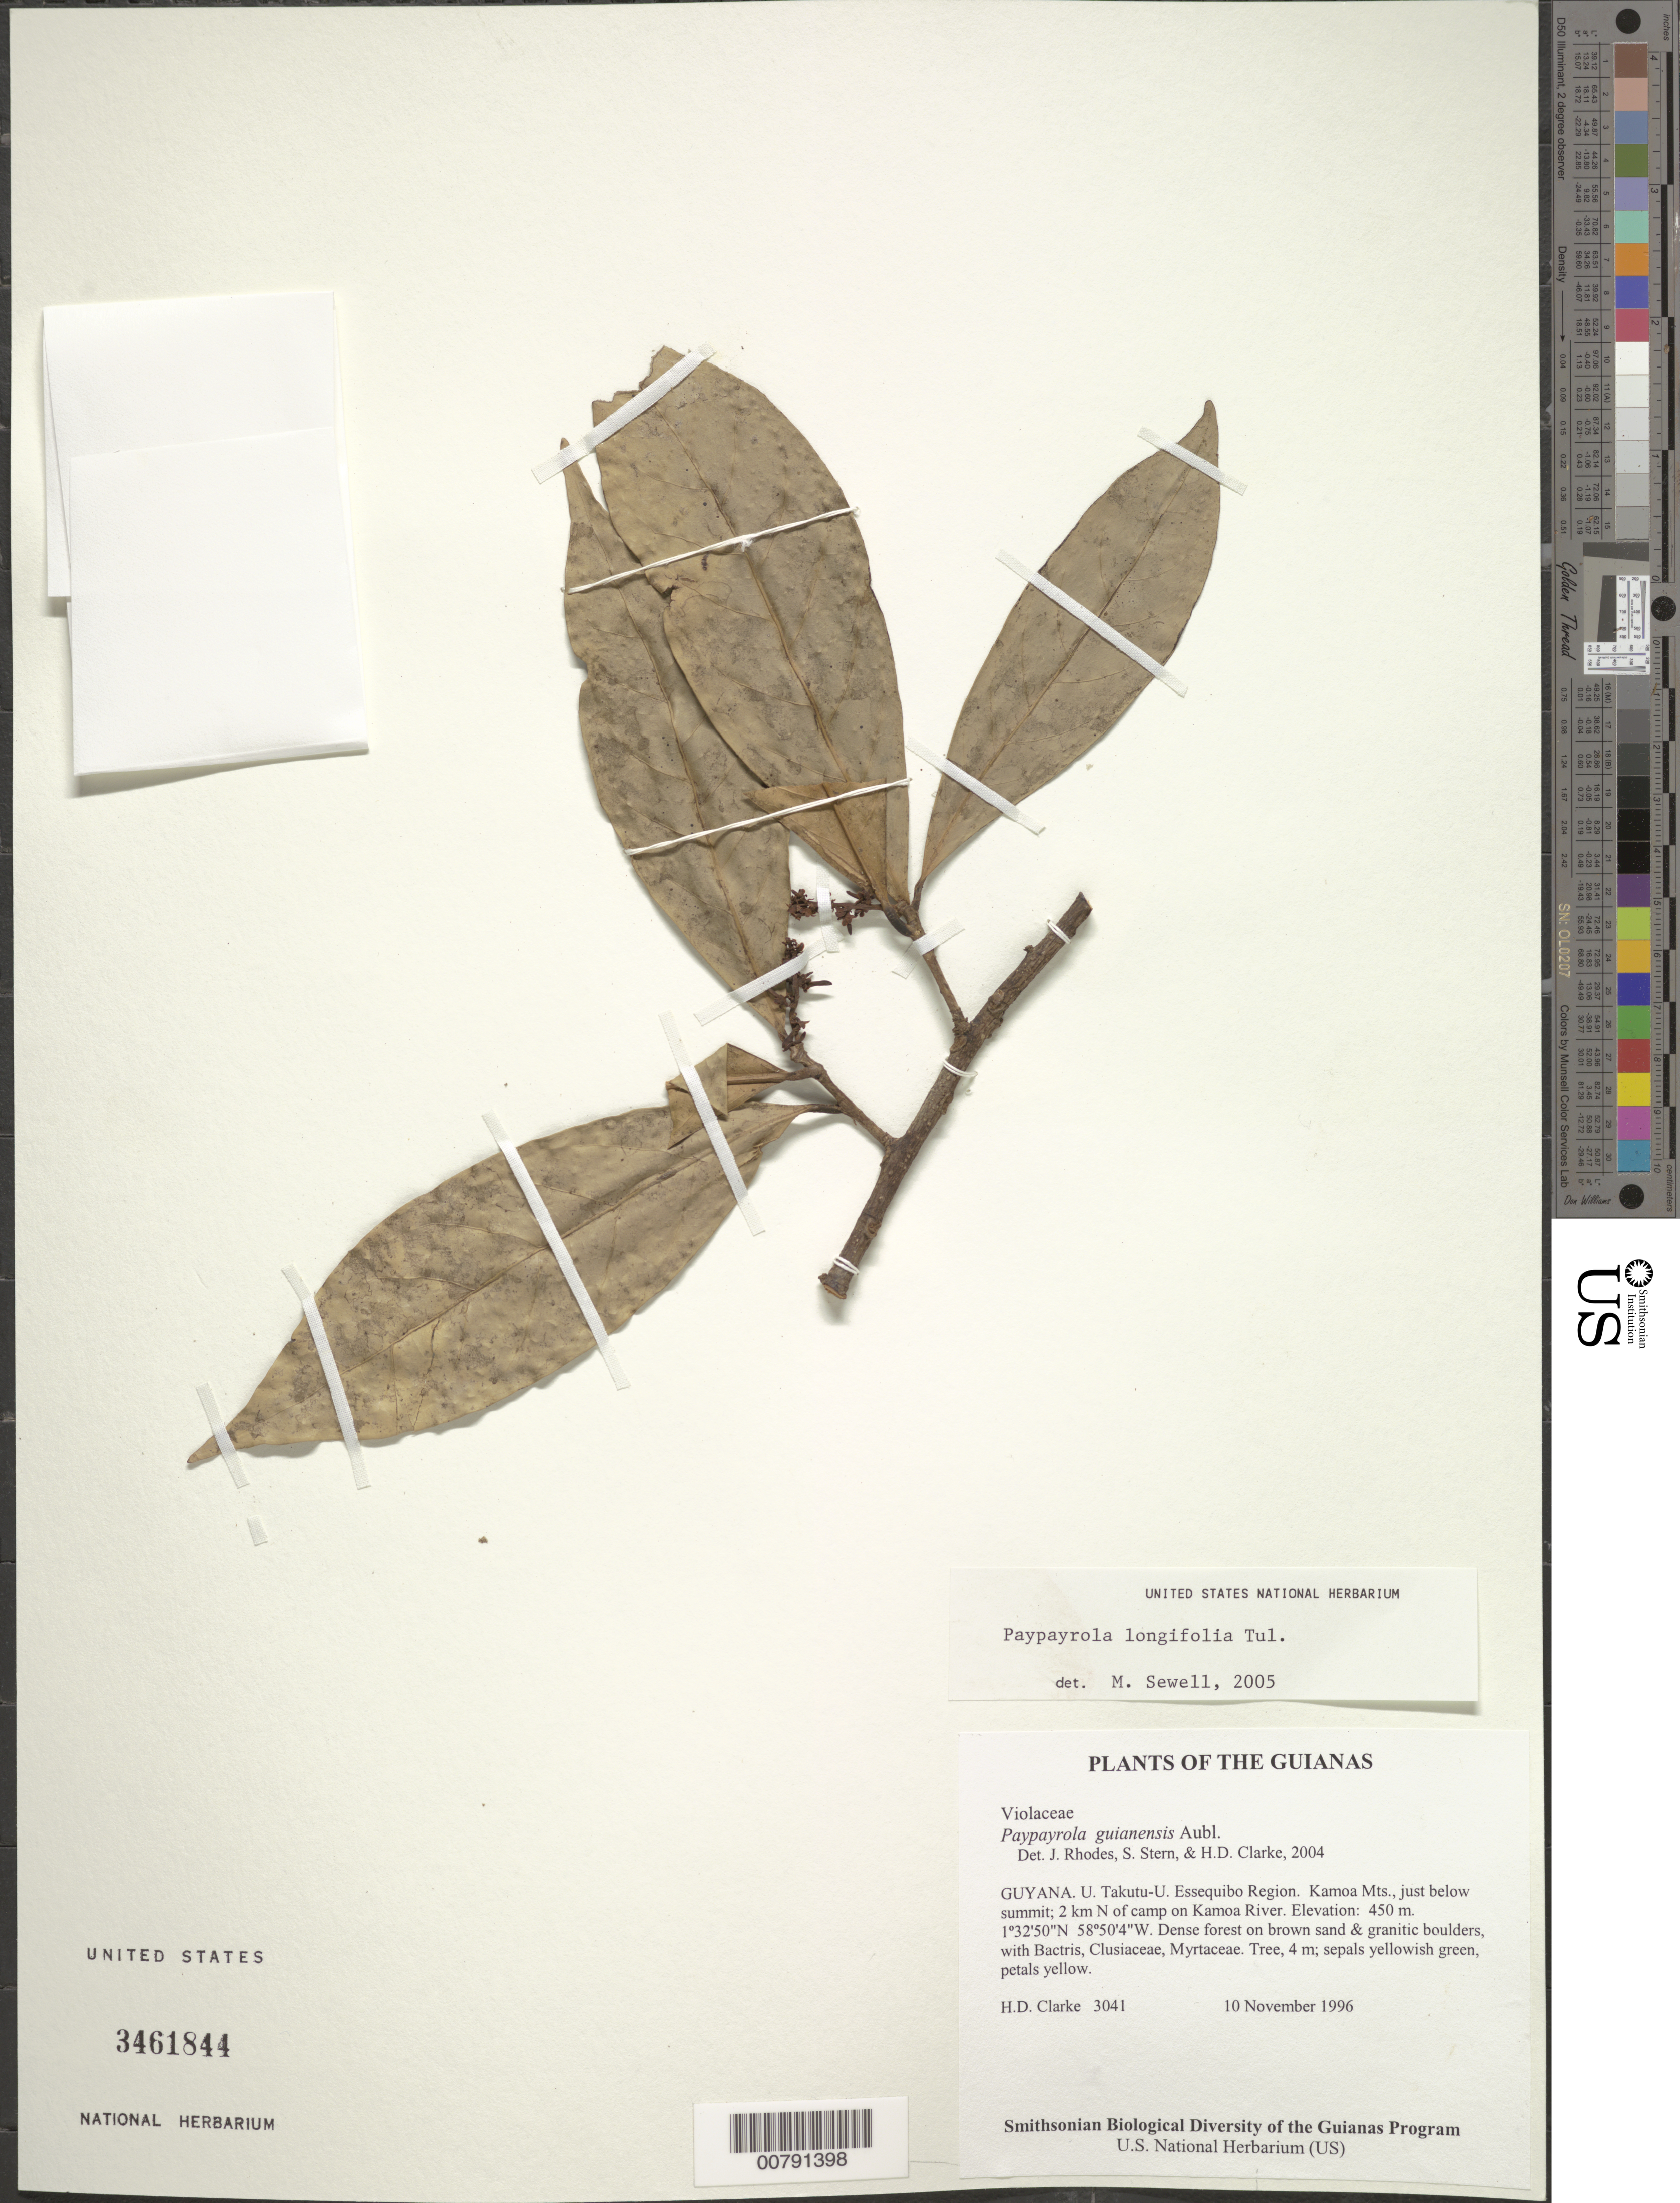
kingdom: Plantae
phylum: Tracheophyta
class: Magnoliopsida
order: Malpighiales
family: Violaceae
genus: Paypayrola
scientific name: Paypayrola longifolia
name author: Tul.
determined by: Sewell, M.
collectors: H. D. Clarke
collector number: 3041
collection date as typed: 10 November 1996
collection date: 1996-11-10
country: Guyana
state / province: U. Takutu-U. Essequibo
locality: Kamoa Mts., just below summit; 2 km N of camp on Kamoa River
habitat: Dense forest on brown sand & granitic boulders, with Bactris, Clusiaceae, Myrtaceae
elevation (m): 450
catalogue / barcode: US 3461844